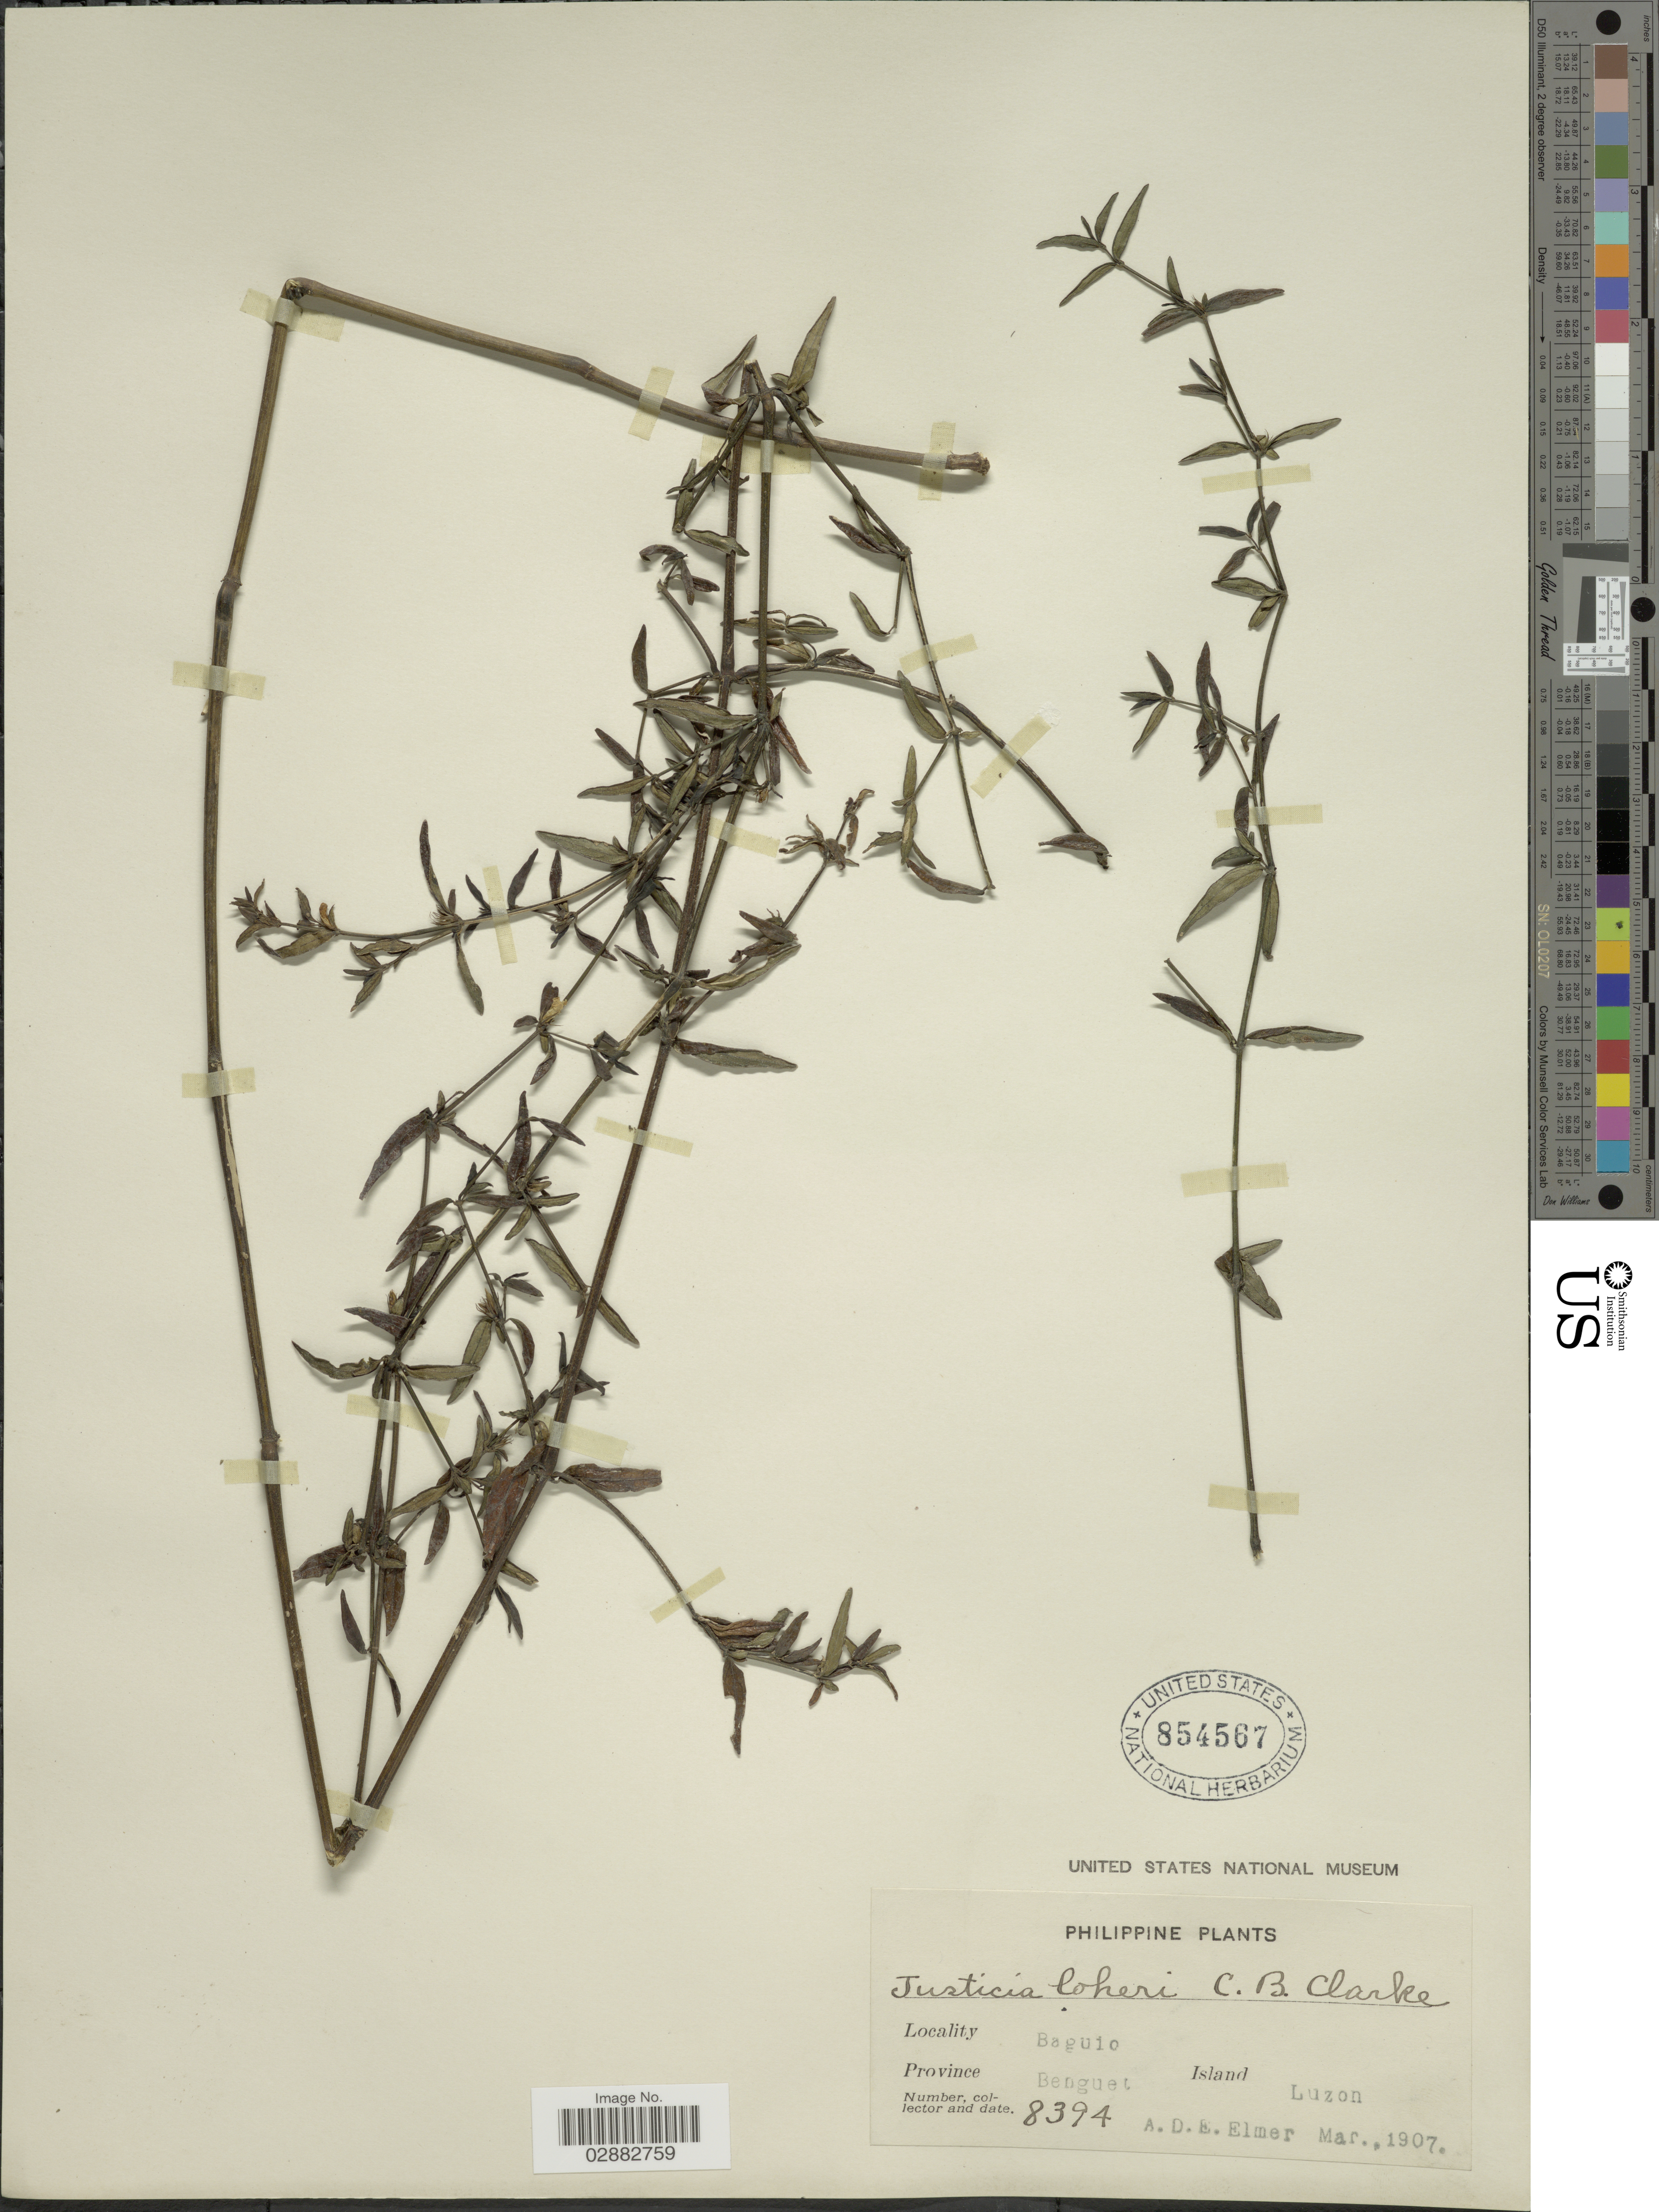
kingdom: Plantae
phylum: Tracheophyta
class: Magnoliopsida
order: Lamiales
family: Acanthaceae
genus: Justicia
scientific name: Justicia loheri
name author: C.B. Clarke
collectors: A. D. E. Elmer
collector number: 8394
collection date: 1907-03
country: Philippines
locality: Baguio, Province Benguet, Island Luzon.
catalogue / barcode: US 854567